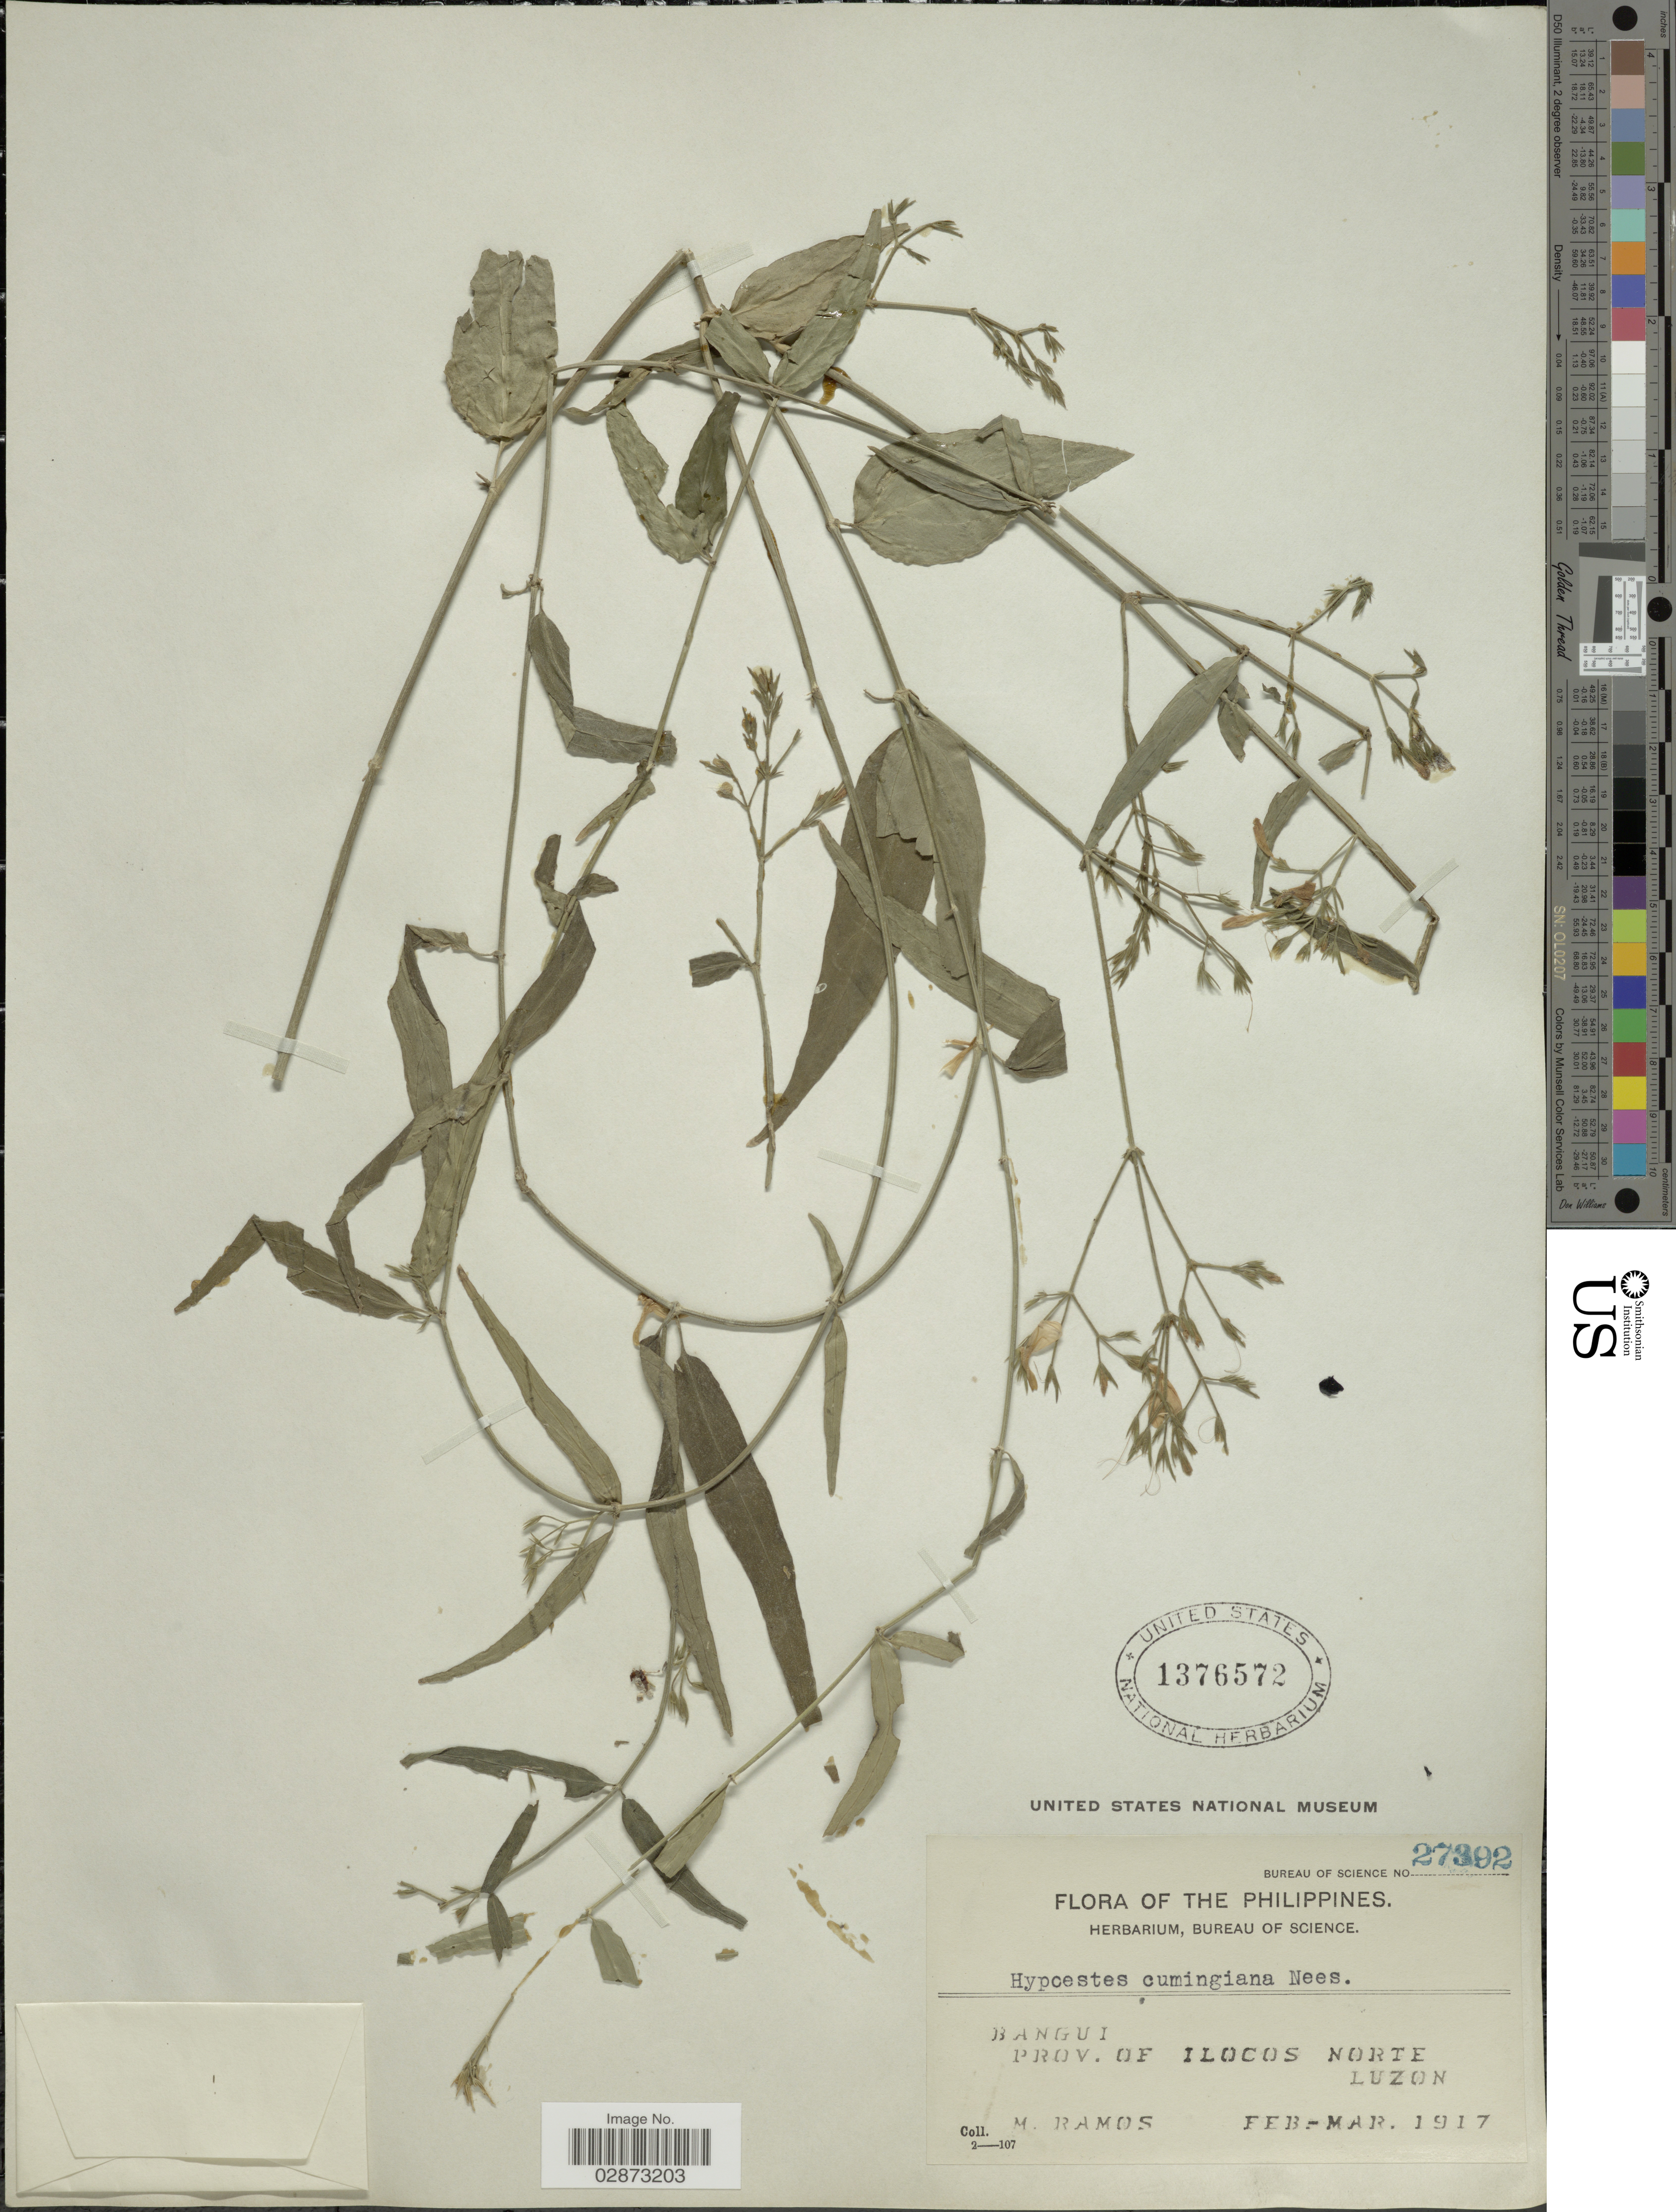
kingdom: Plantae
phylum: Tracheophyta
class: Magnoliopsida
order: Lamiales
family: Acanthaceae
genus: Hypoestes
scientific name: Hypoestes cumingiana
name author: (Nees) Benth. & Hook. f.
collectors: M. Ramos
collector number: Bureau of Science 27392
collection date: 1917-02/1917-03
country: Philippines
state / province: Ilocos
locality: Bangui. Prov. of Ilocos Norte. Luzon.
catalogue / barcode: US 1376572